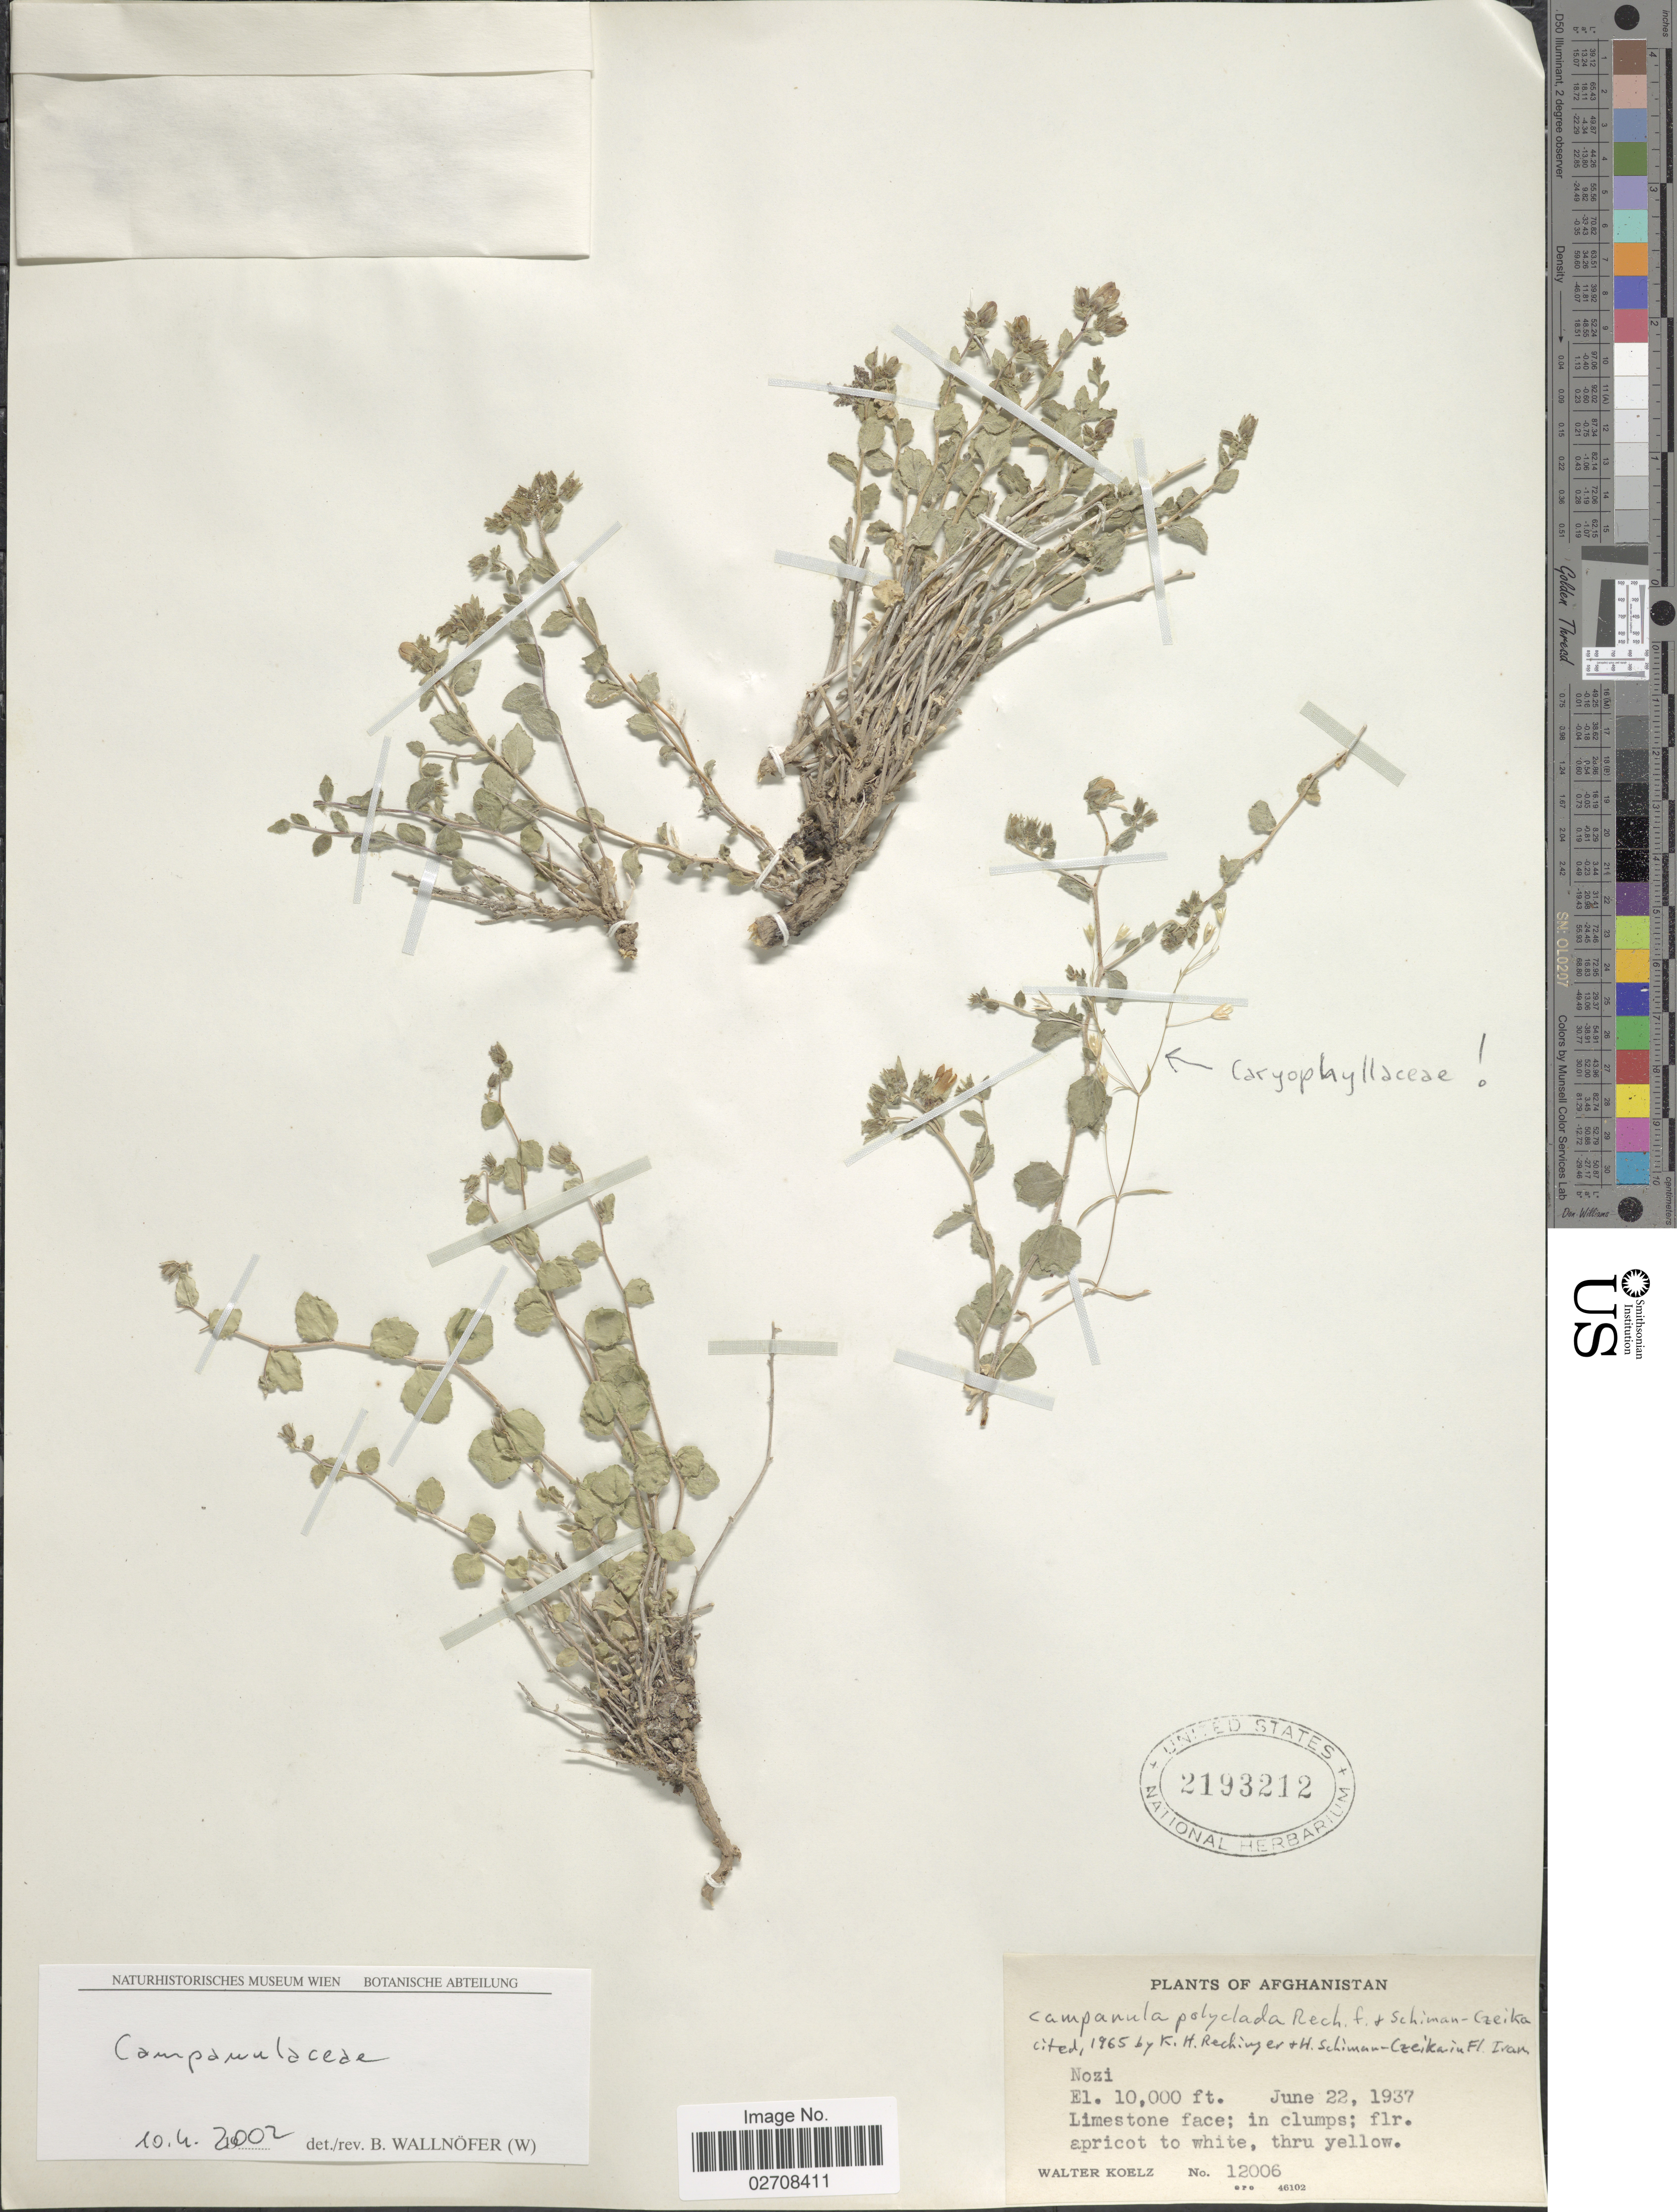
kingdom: Plantae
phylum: Tracheophyta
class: Magnoliopsida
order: Asterales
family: Campanulaceae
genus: Campanula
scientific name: Campanula polyclada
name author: Rech. f. & Schiman-Czeika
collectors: W. N. Koelz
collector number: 12006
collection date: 1937-06-22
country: Afghanistan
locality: Nozi.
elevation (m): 3048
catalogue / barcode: US 2193212